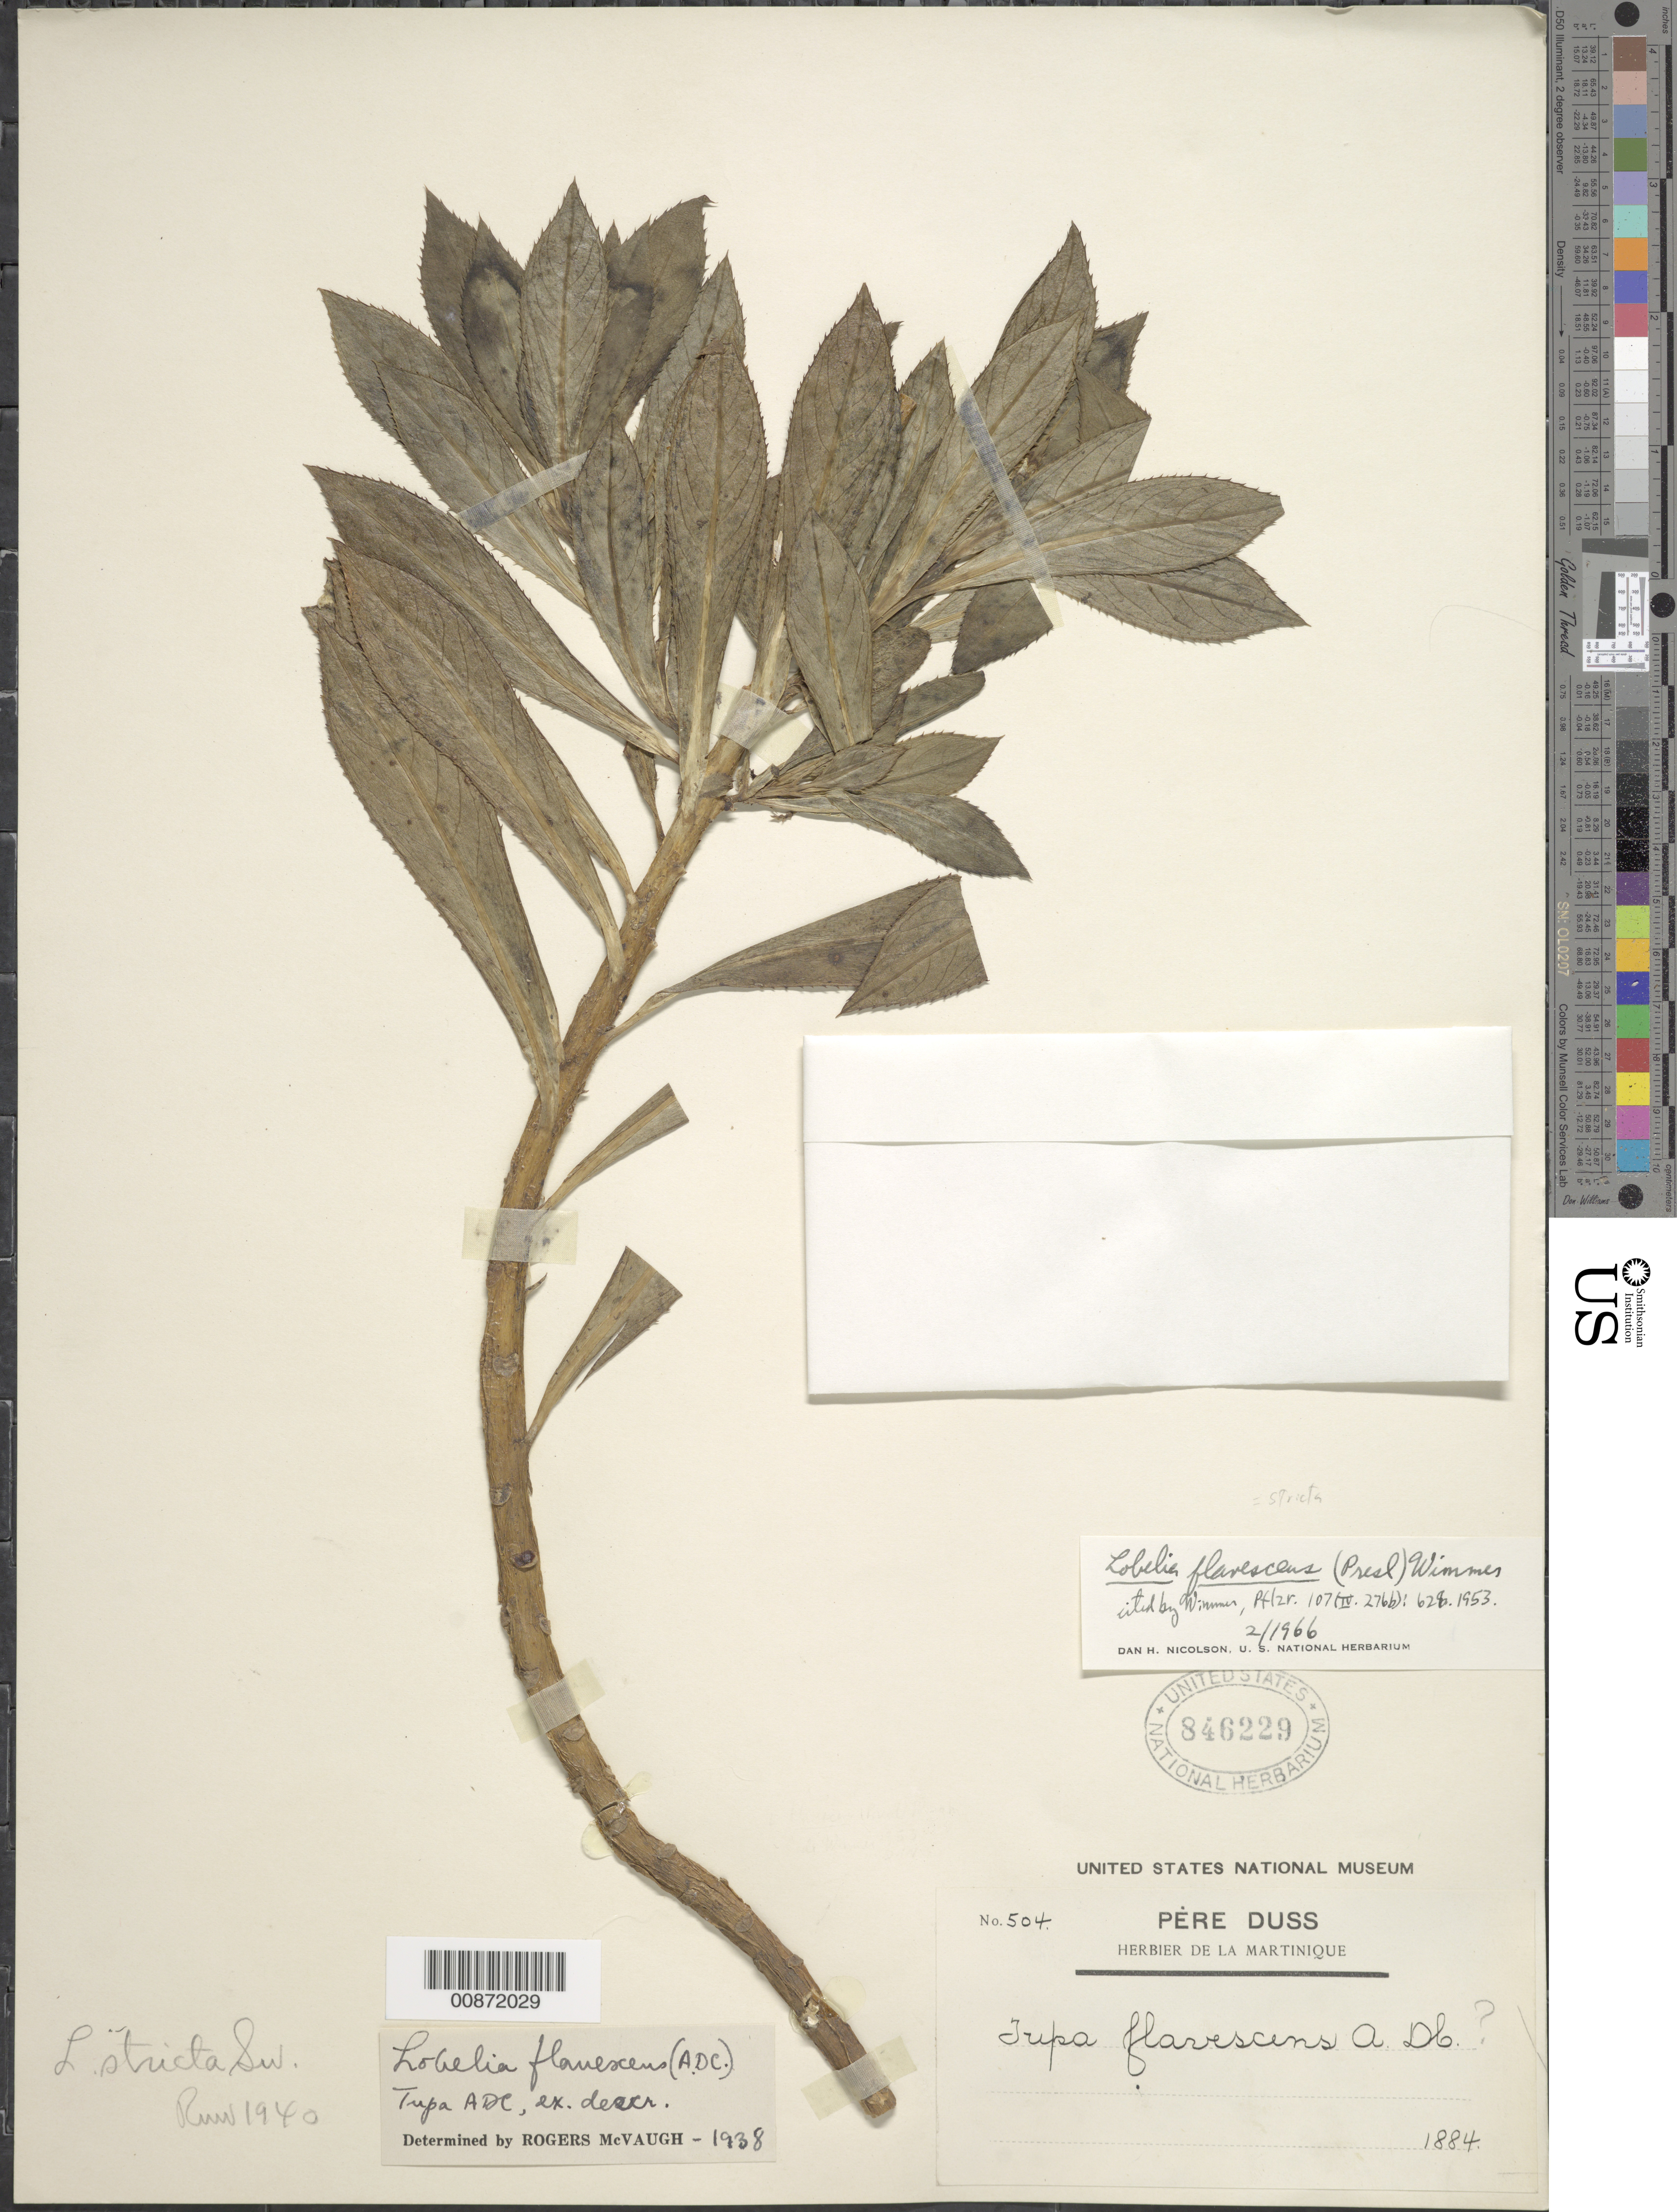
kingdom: Plantae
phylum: Tracheophyta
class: Magnoliopsida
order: Asterales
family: Campanulaceae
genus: Lobelia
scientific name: Lobelia stricta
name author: Sw.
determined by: McVaugh, R.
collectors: Père Duss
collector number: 504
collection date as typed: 1884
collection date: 1884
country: Martinique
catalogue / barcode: US 846229